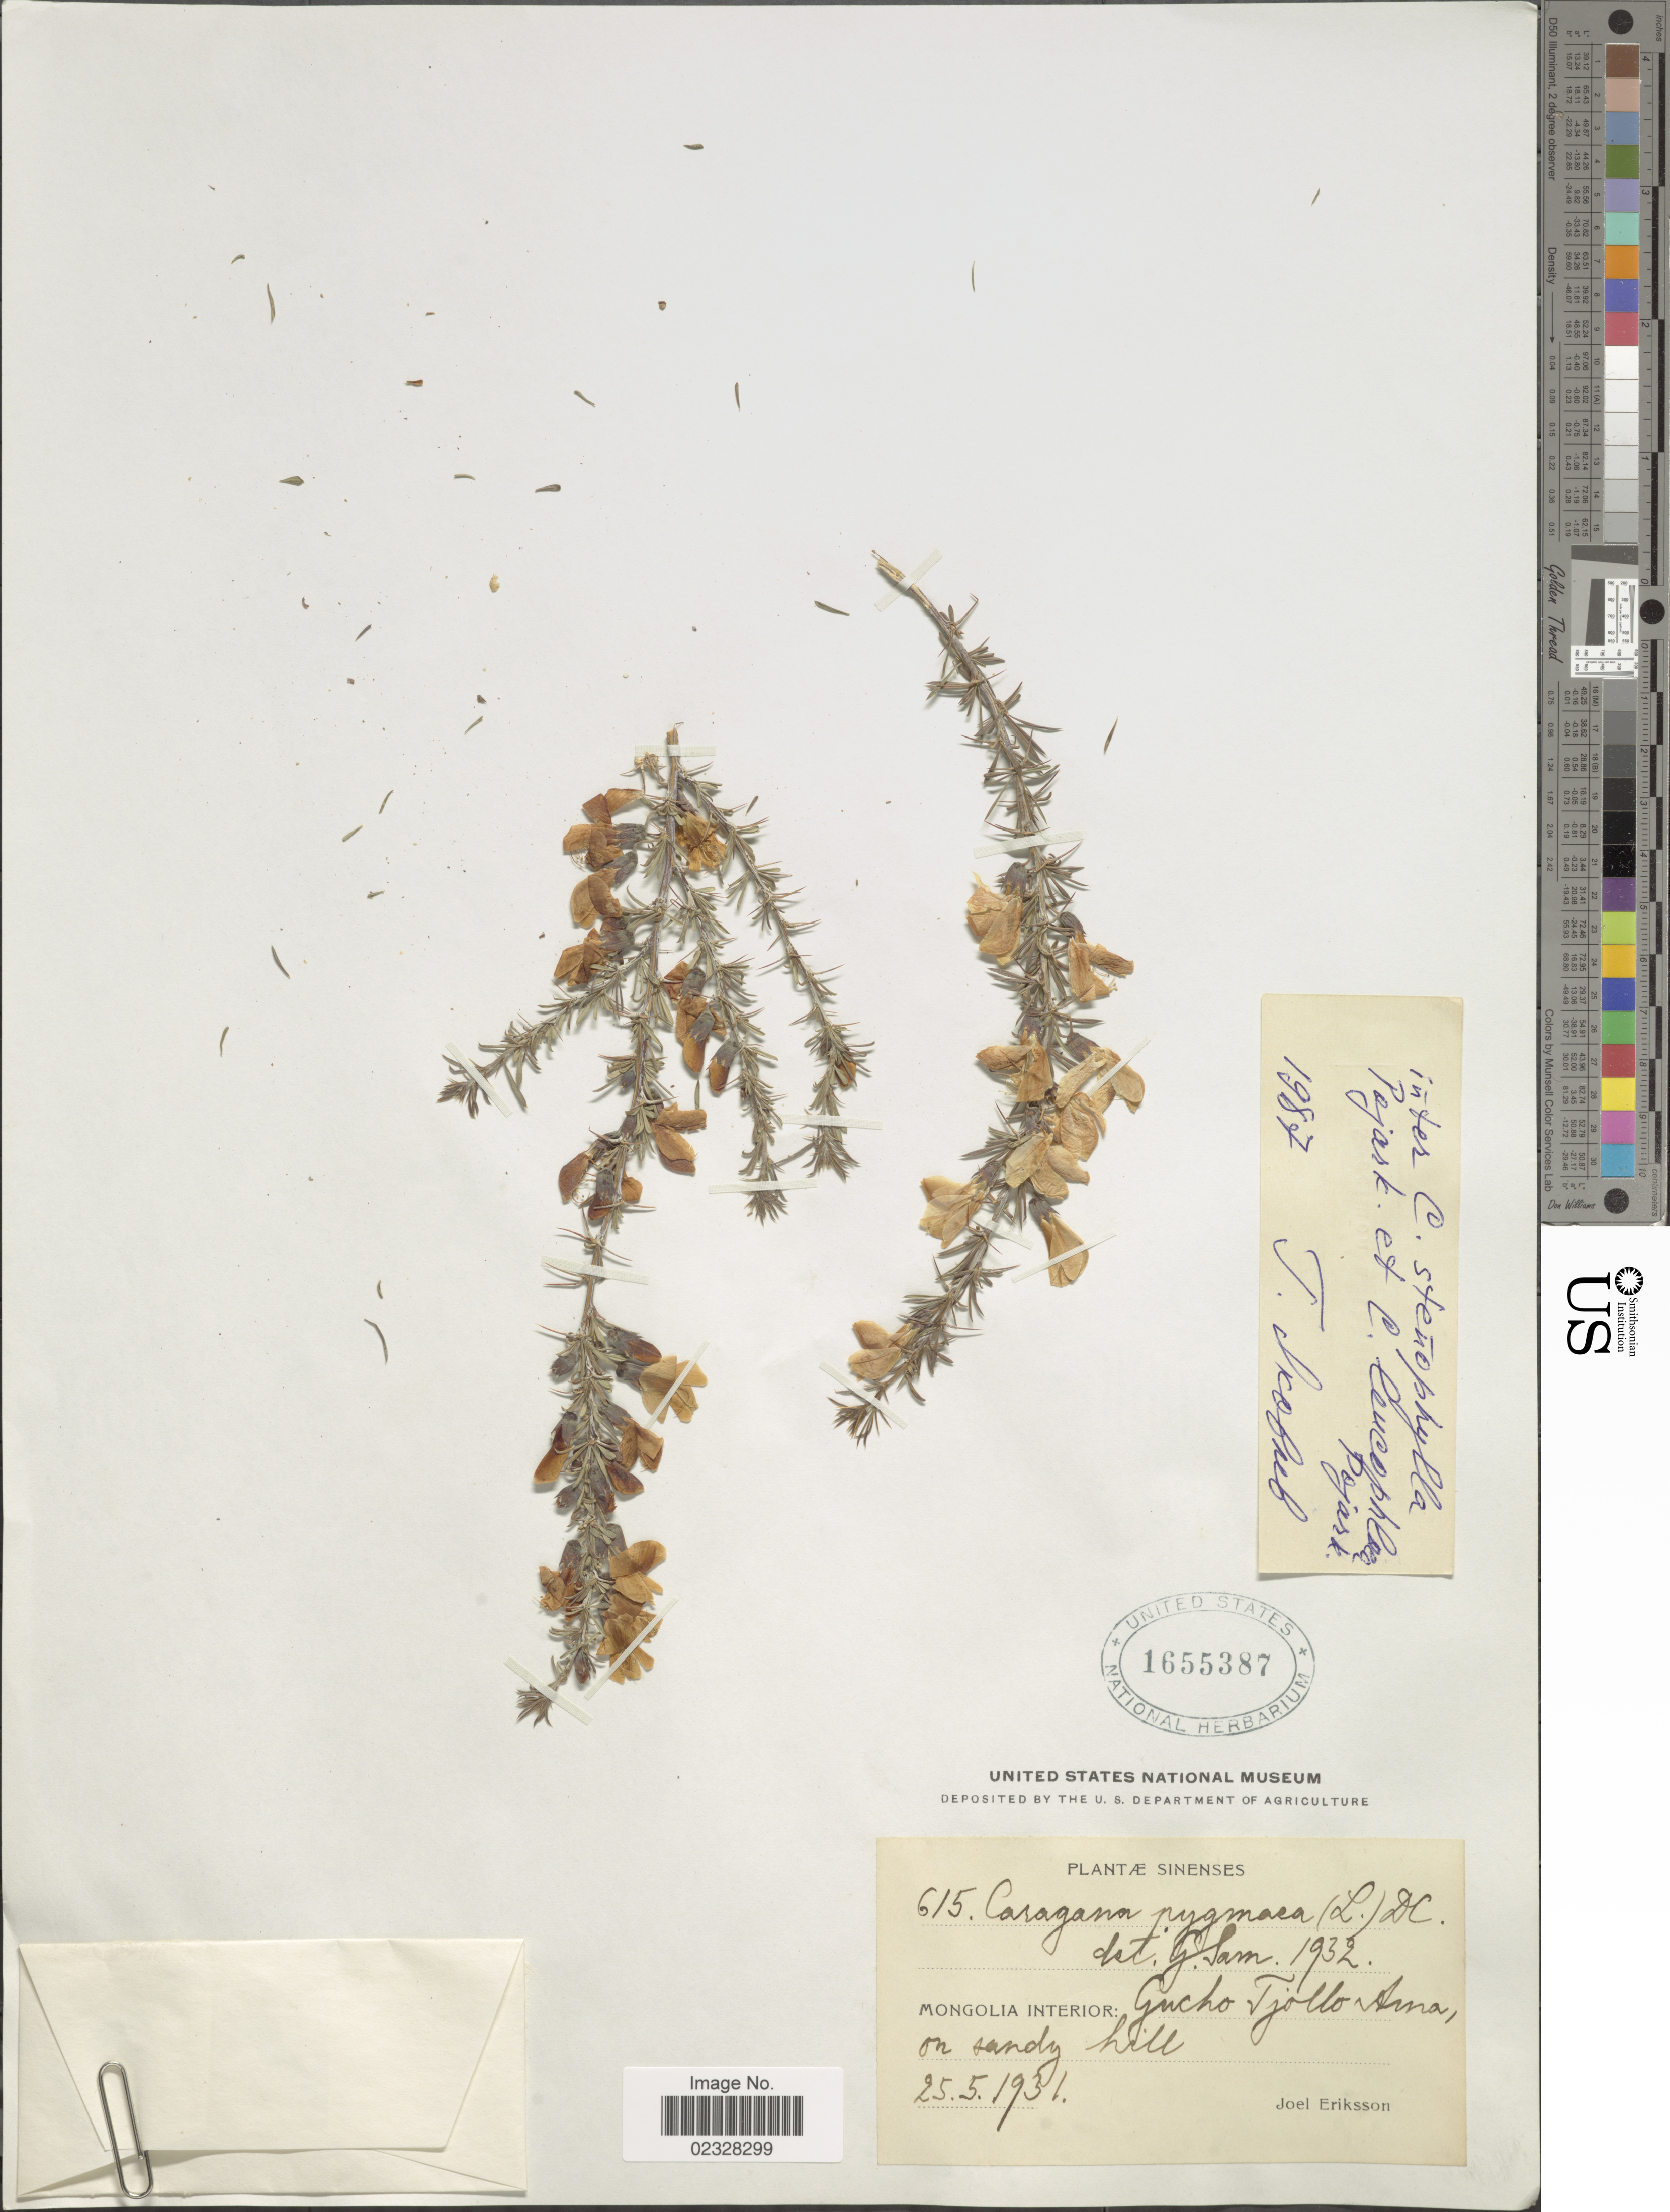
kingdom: Plantae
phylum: Tracheophyta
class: Magnoliopsida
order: Fabales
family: Fabaceae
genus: Caragana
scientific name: Caragana stenophylla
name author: Pojark.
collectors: J. Eriksson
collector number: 615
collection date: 1931-05-25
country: China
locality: Mongolia Interior: Gucho Tjollo Ama, on sandy hill, Sinenses.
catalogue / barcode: US 1655387